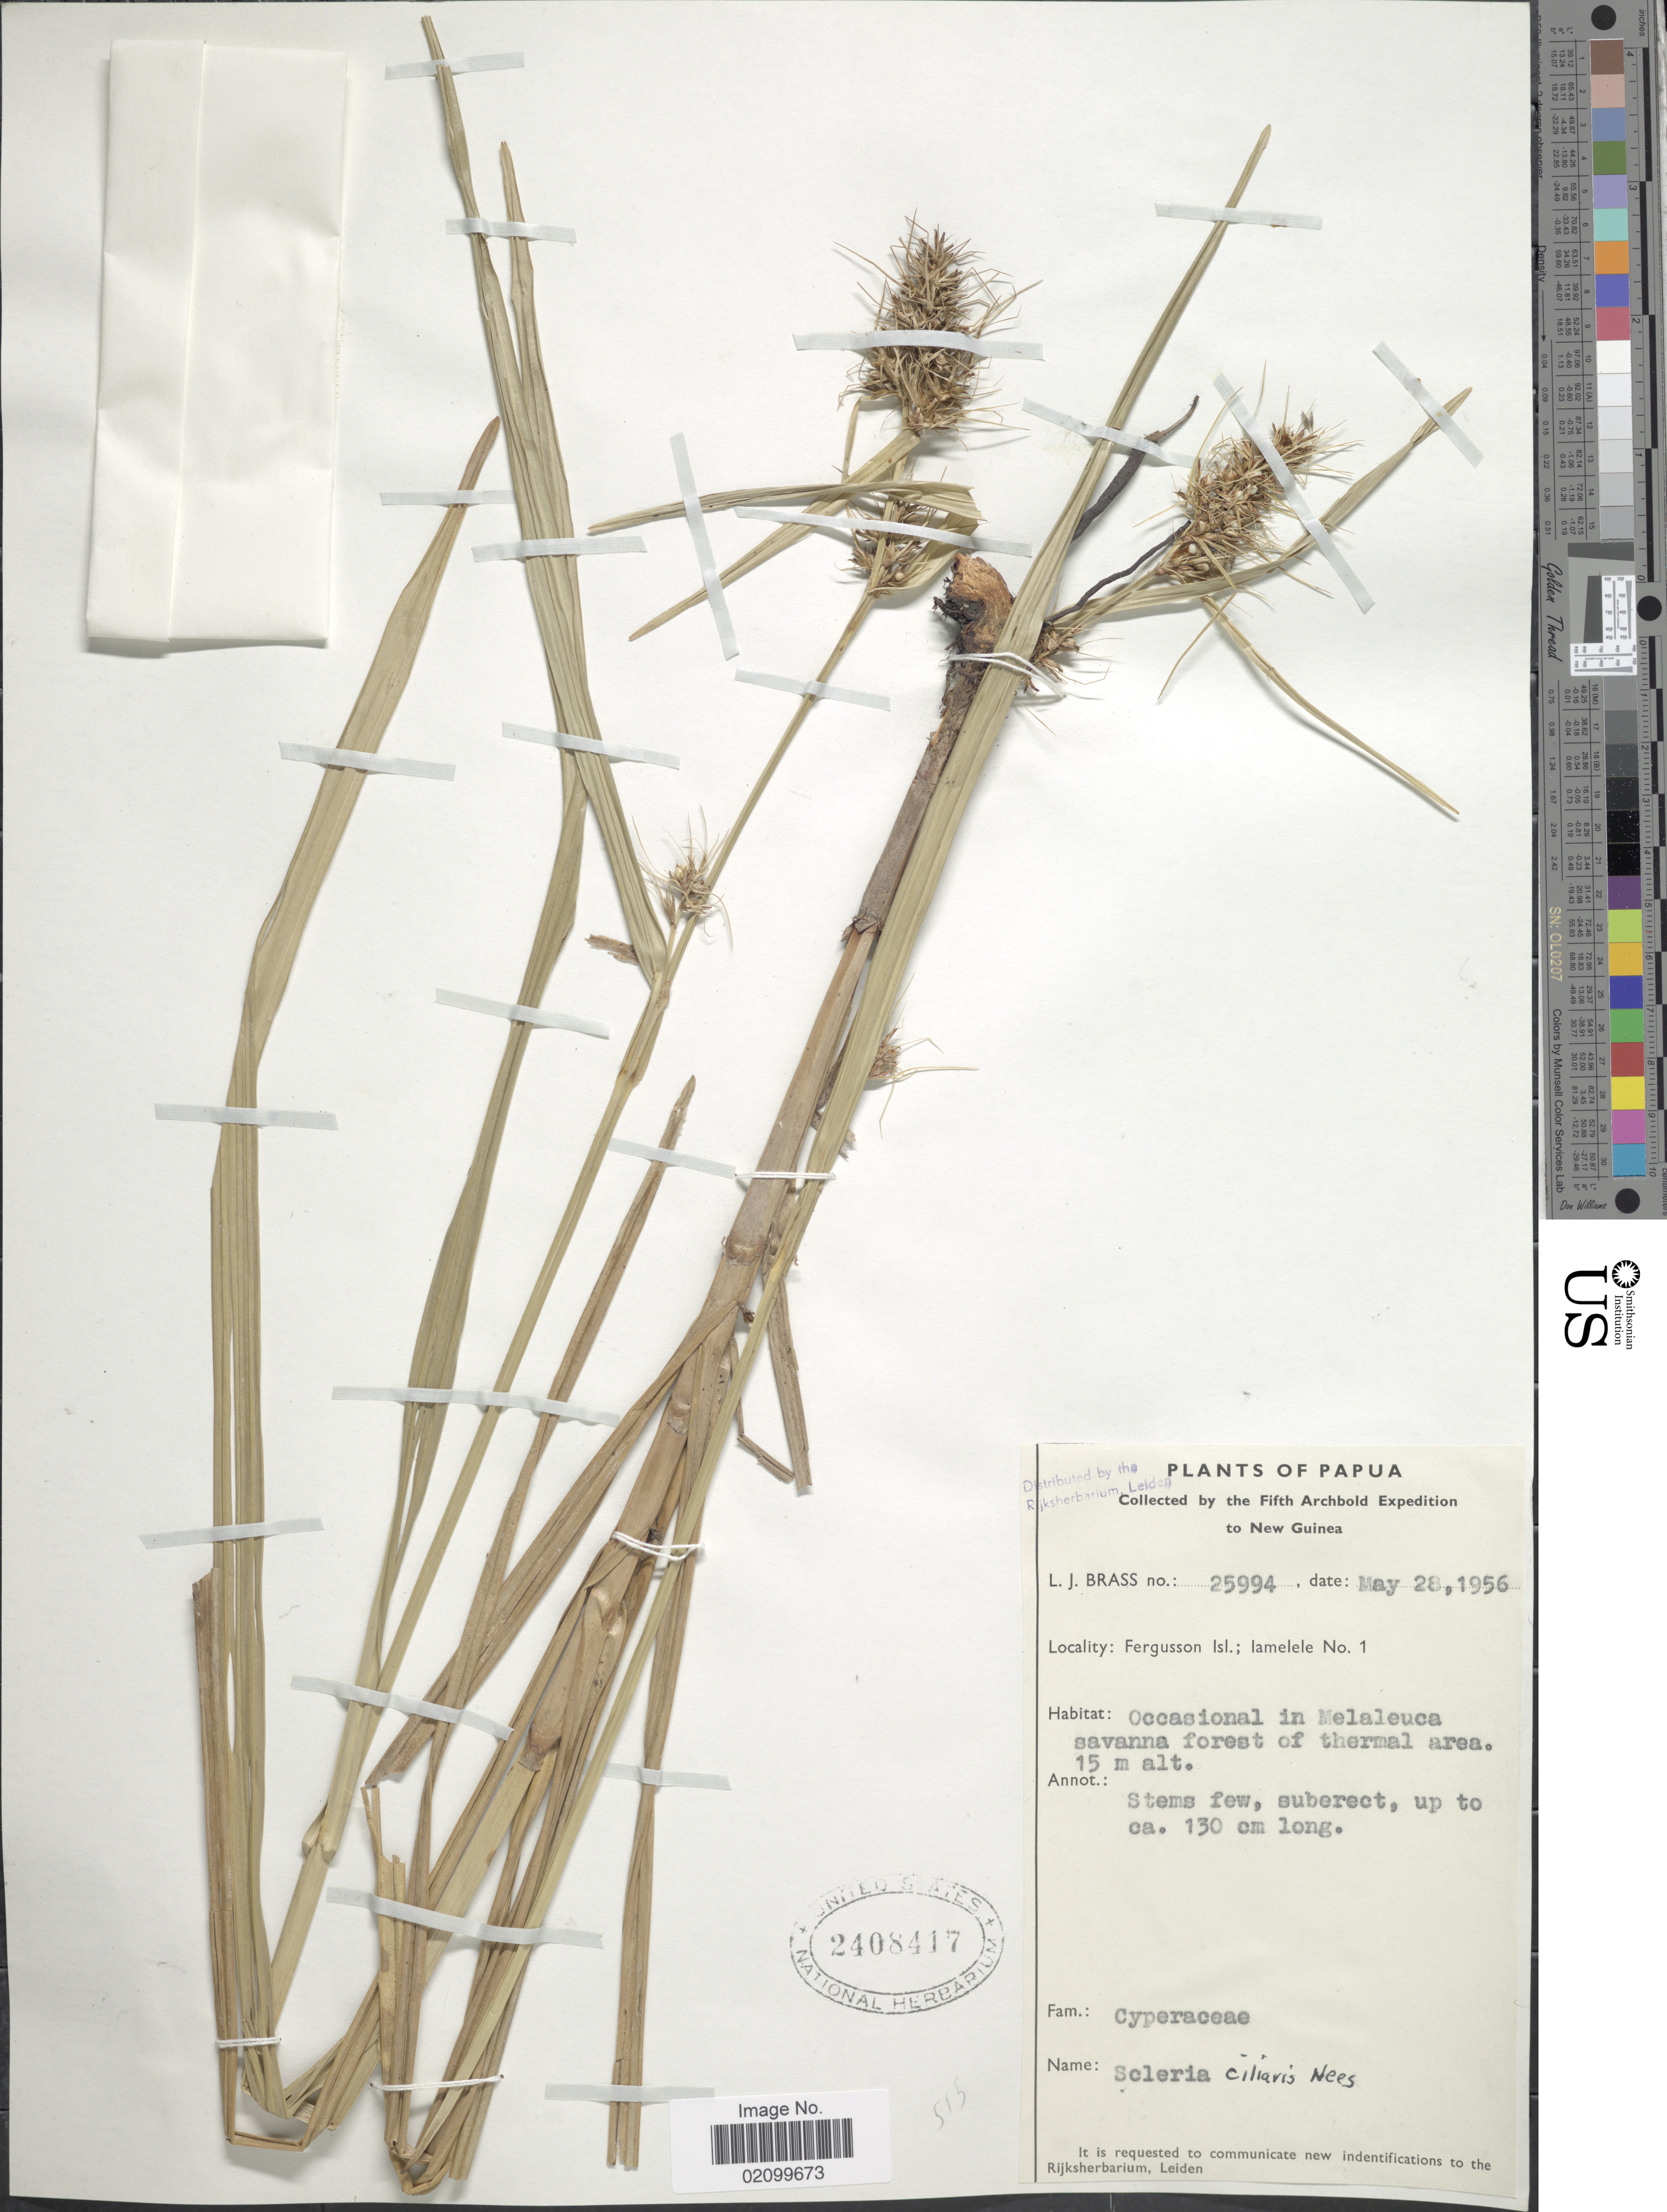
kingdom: Plantae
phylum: Tracheophyta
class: Liliopsida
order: Poales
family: Cyperaceae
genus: Scleria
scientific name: Scleria ciliaris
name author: Nees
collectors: L. J. Brass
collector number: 25994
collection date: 1956-05-28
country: Papua New Guinea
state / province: Milne Bay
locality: Papua. Fergusson Isl.; Iamelele No. 1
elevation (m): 15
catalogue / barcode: US 2408417